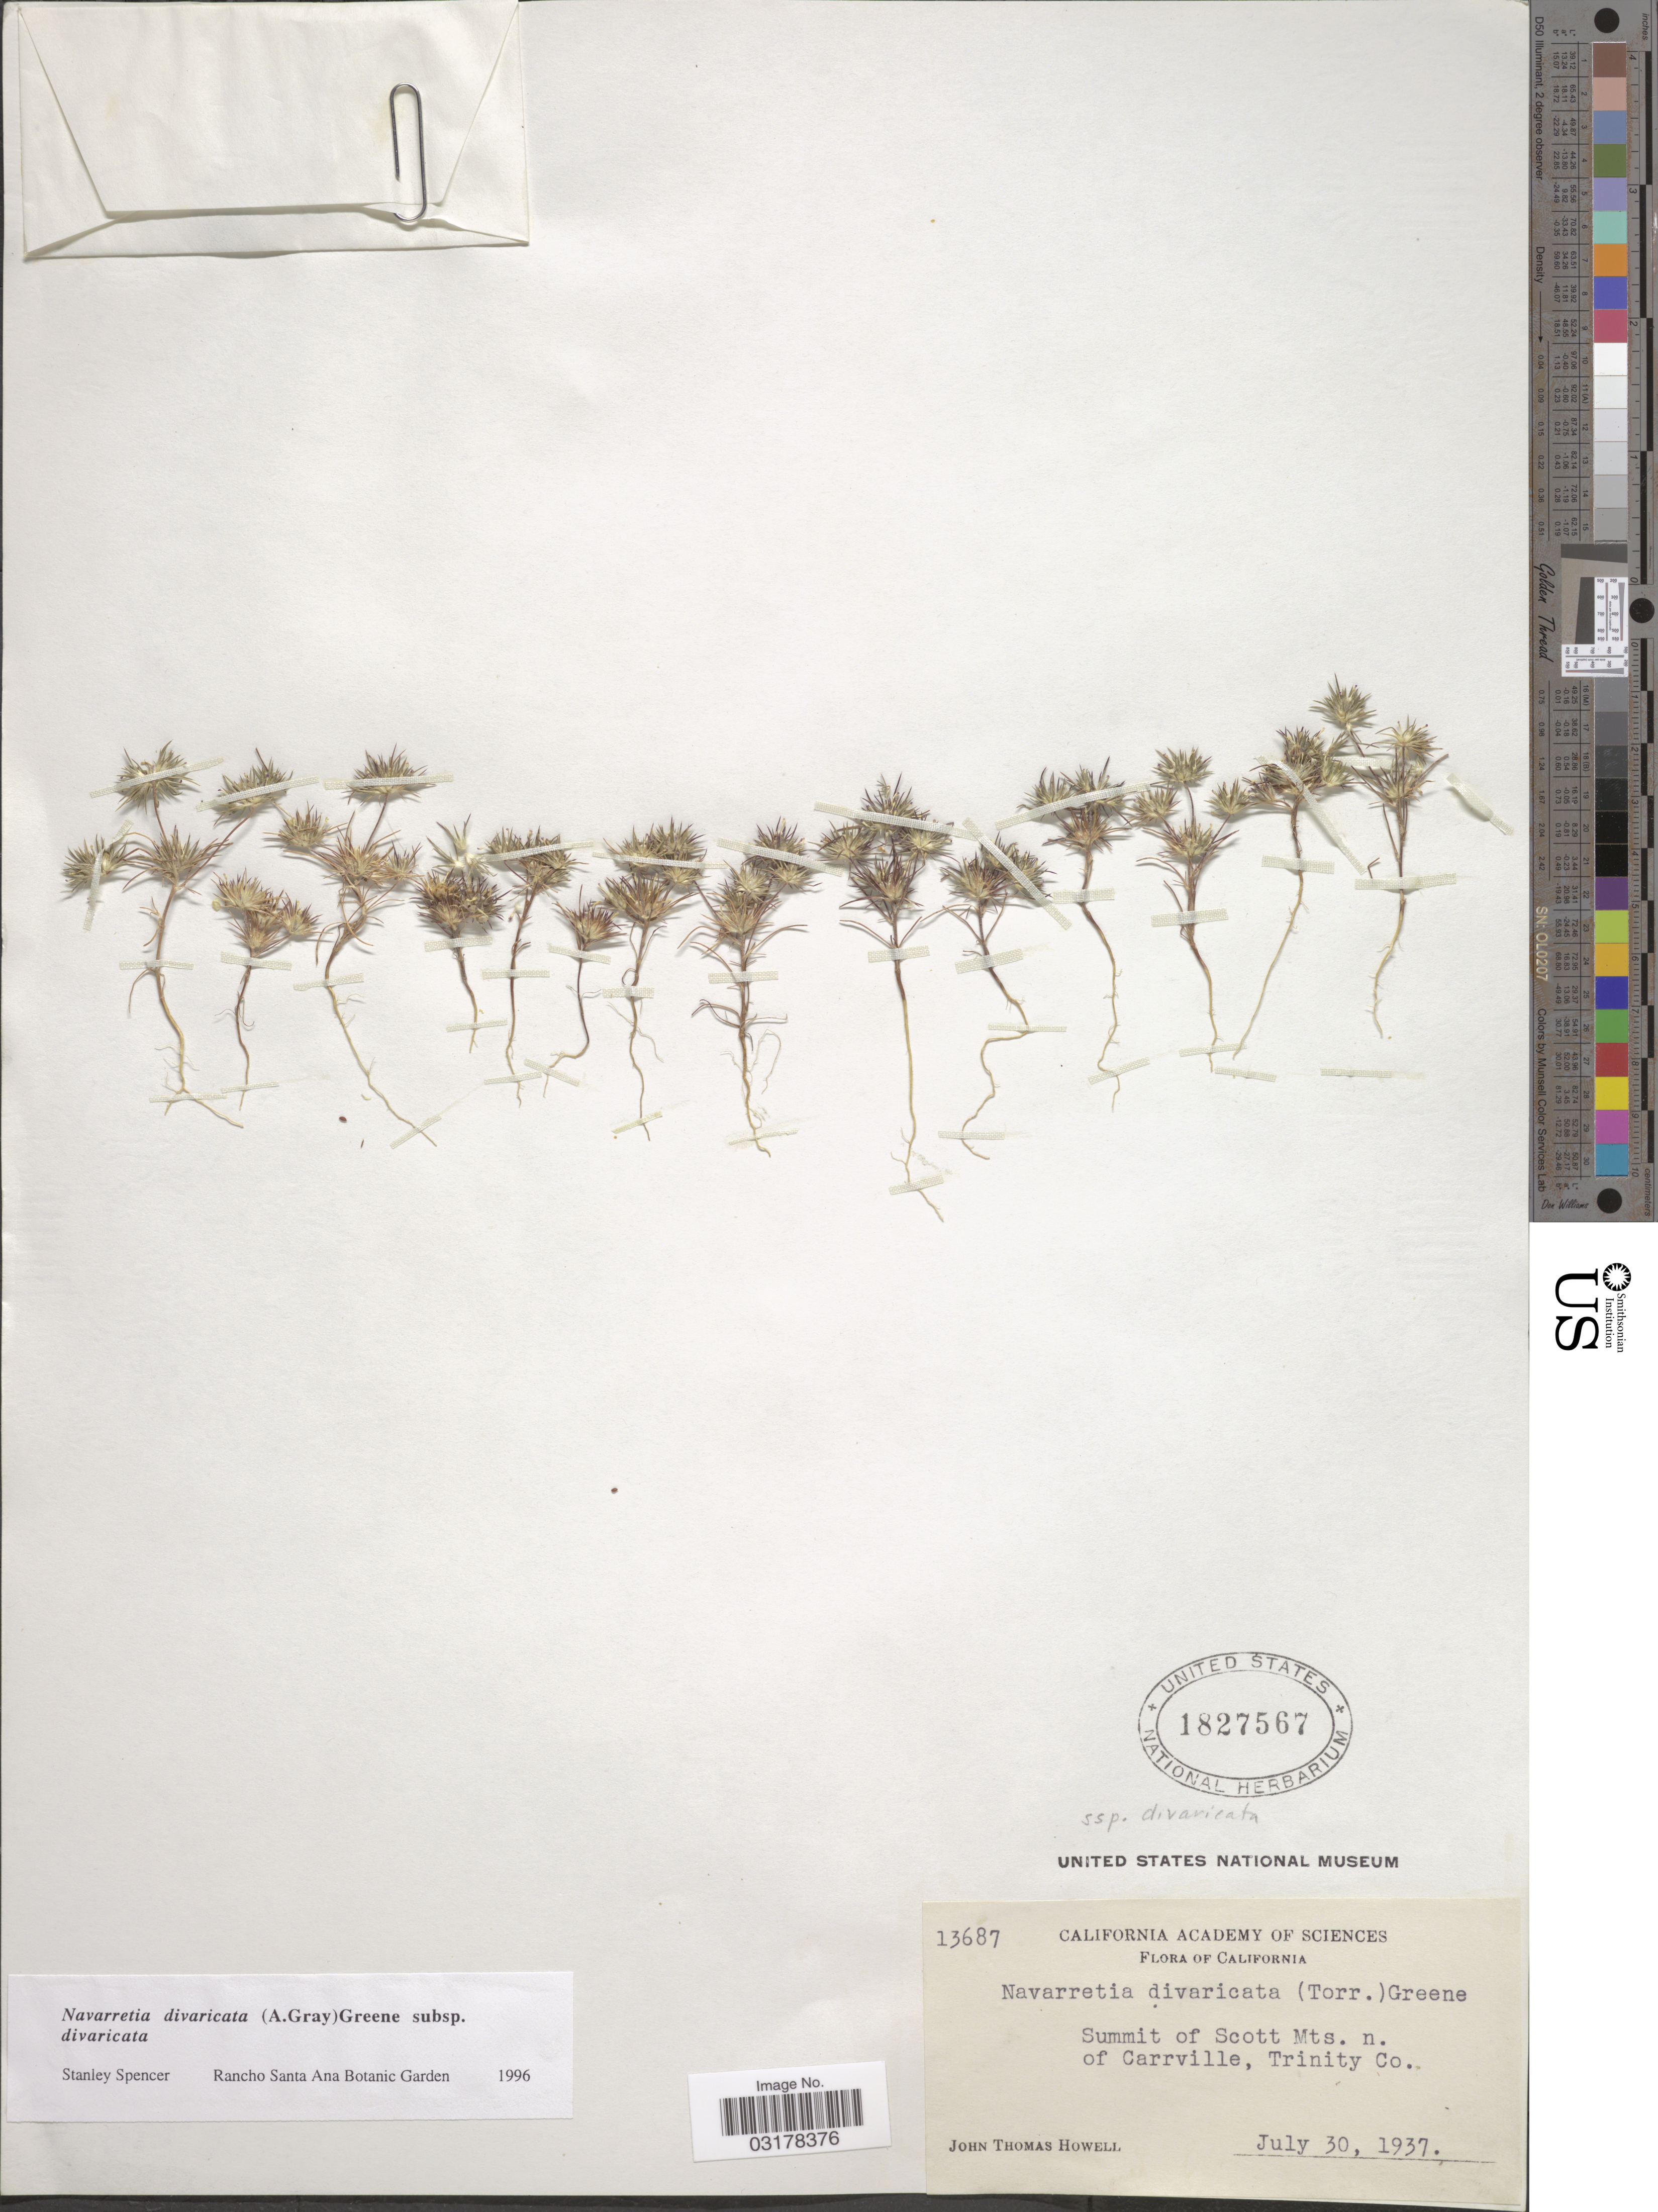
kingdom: Plantae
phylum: Tracheophyta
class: Magnoliopsida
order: Ericales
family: Polemoniaceae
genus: Navarretia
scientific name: Navarretia divaricata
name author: S.W. Greene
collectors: J. T. Howell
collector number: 13687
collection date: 1937-07-30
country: United States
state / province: California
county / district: Trinity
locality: Summit of Scott Mts. n. of Carrville, Trinity Co.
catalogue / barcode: US 1827567